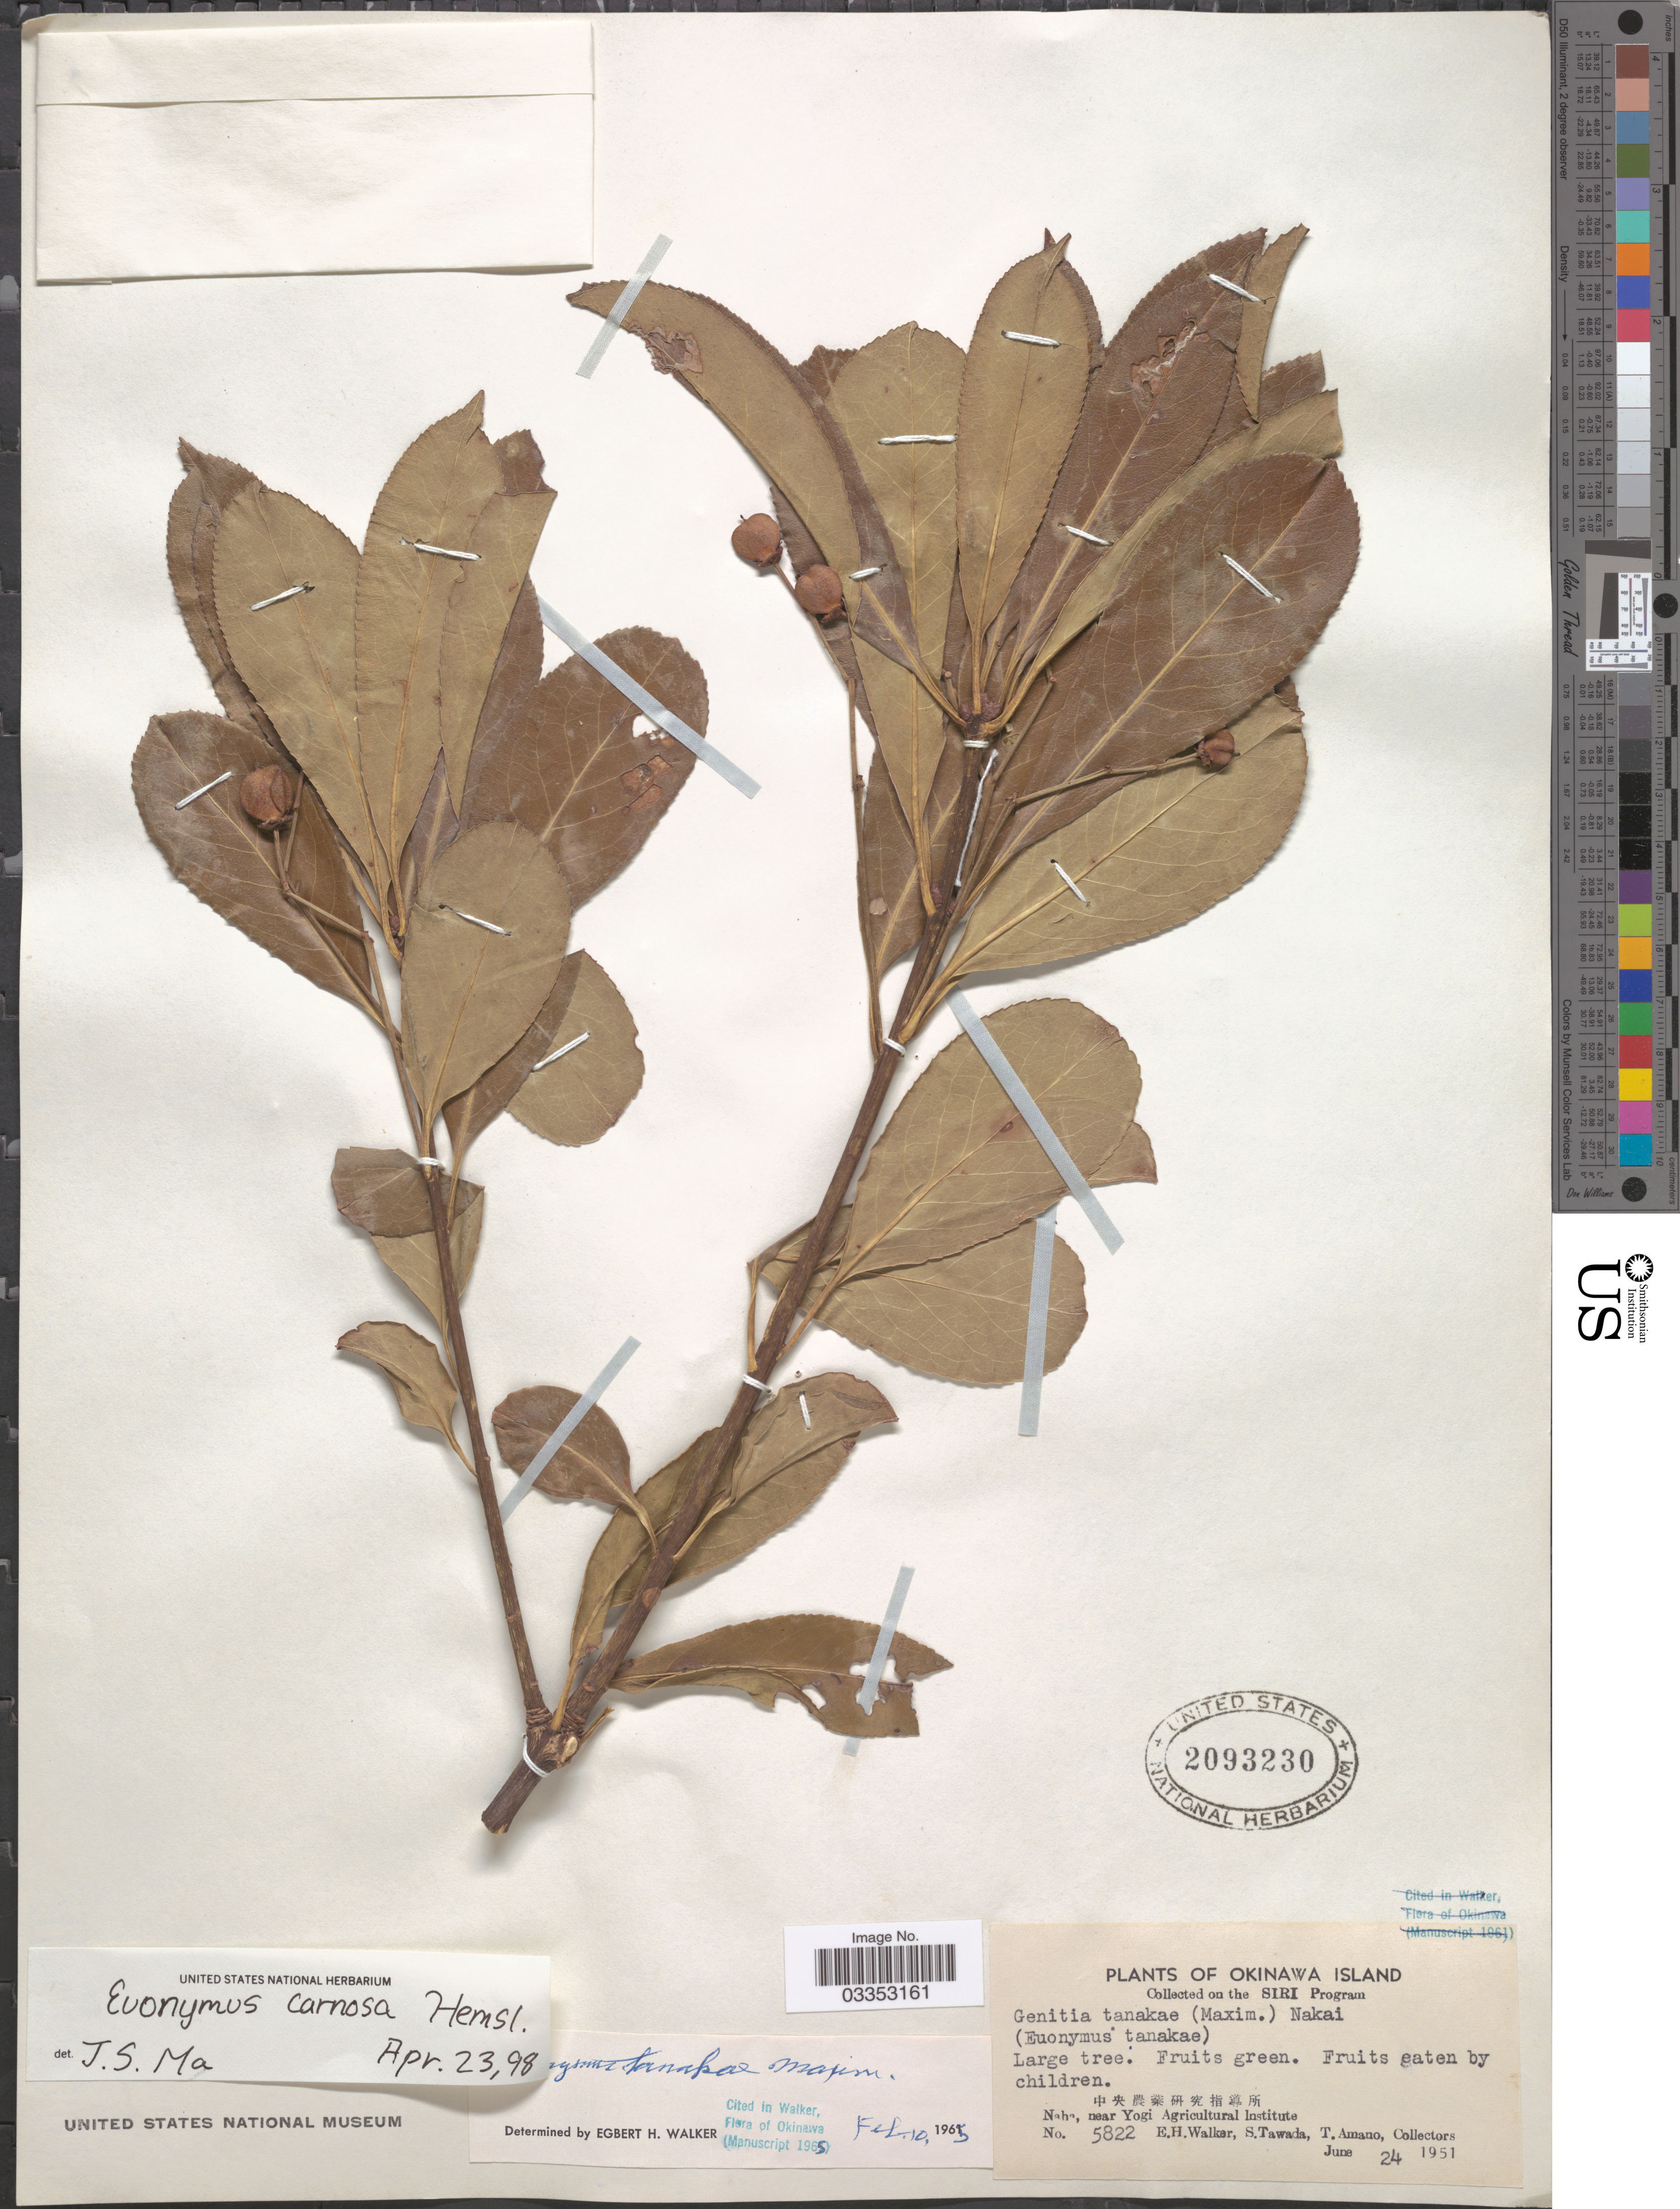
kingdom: Plantae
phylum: Tracheophyta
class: Magnoliopsida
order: Celastrales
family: Celastraceae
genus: Euonymus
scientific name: Euonymus carnosus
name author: Hemsl.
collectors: E. H. Walker, S. Tawada & T. Amano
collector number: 5822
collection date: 1951-06-24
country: Japan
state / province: Okinawa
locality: Okinawa Island. Naha, near Yogi Agricultural Institue.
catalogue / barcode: US 2093230